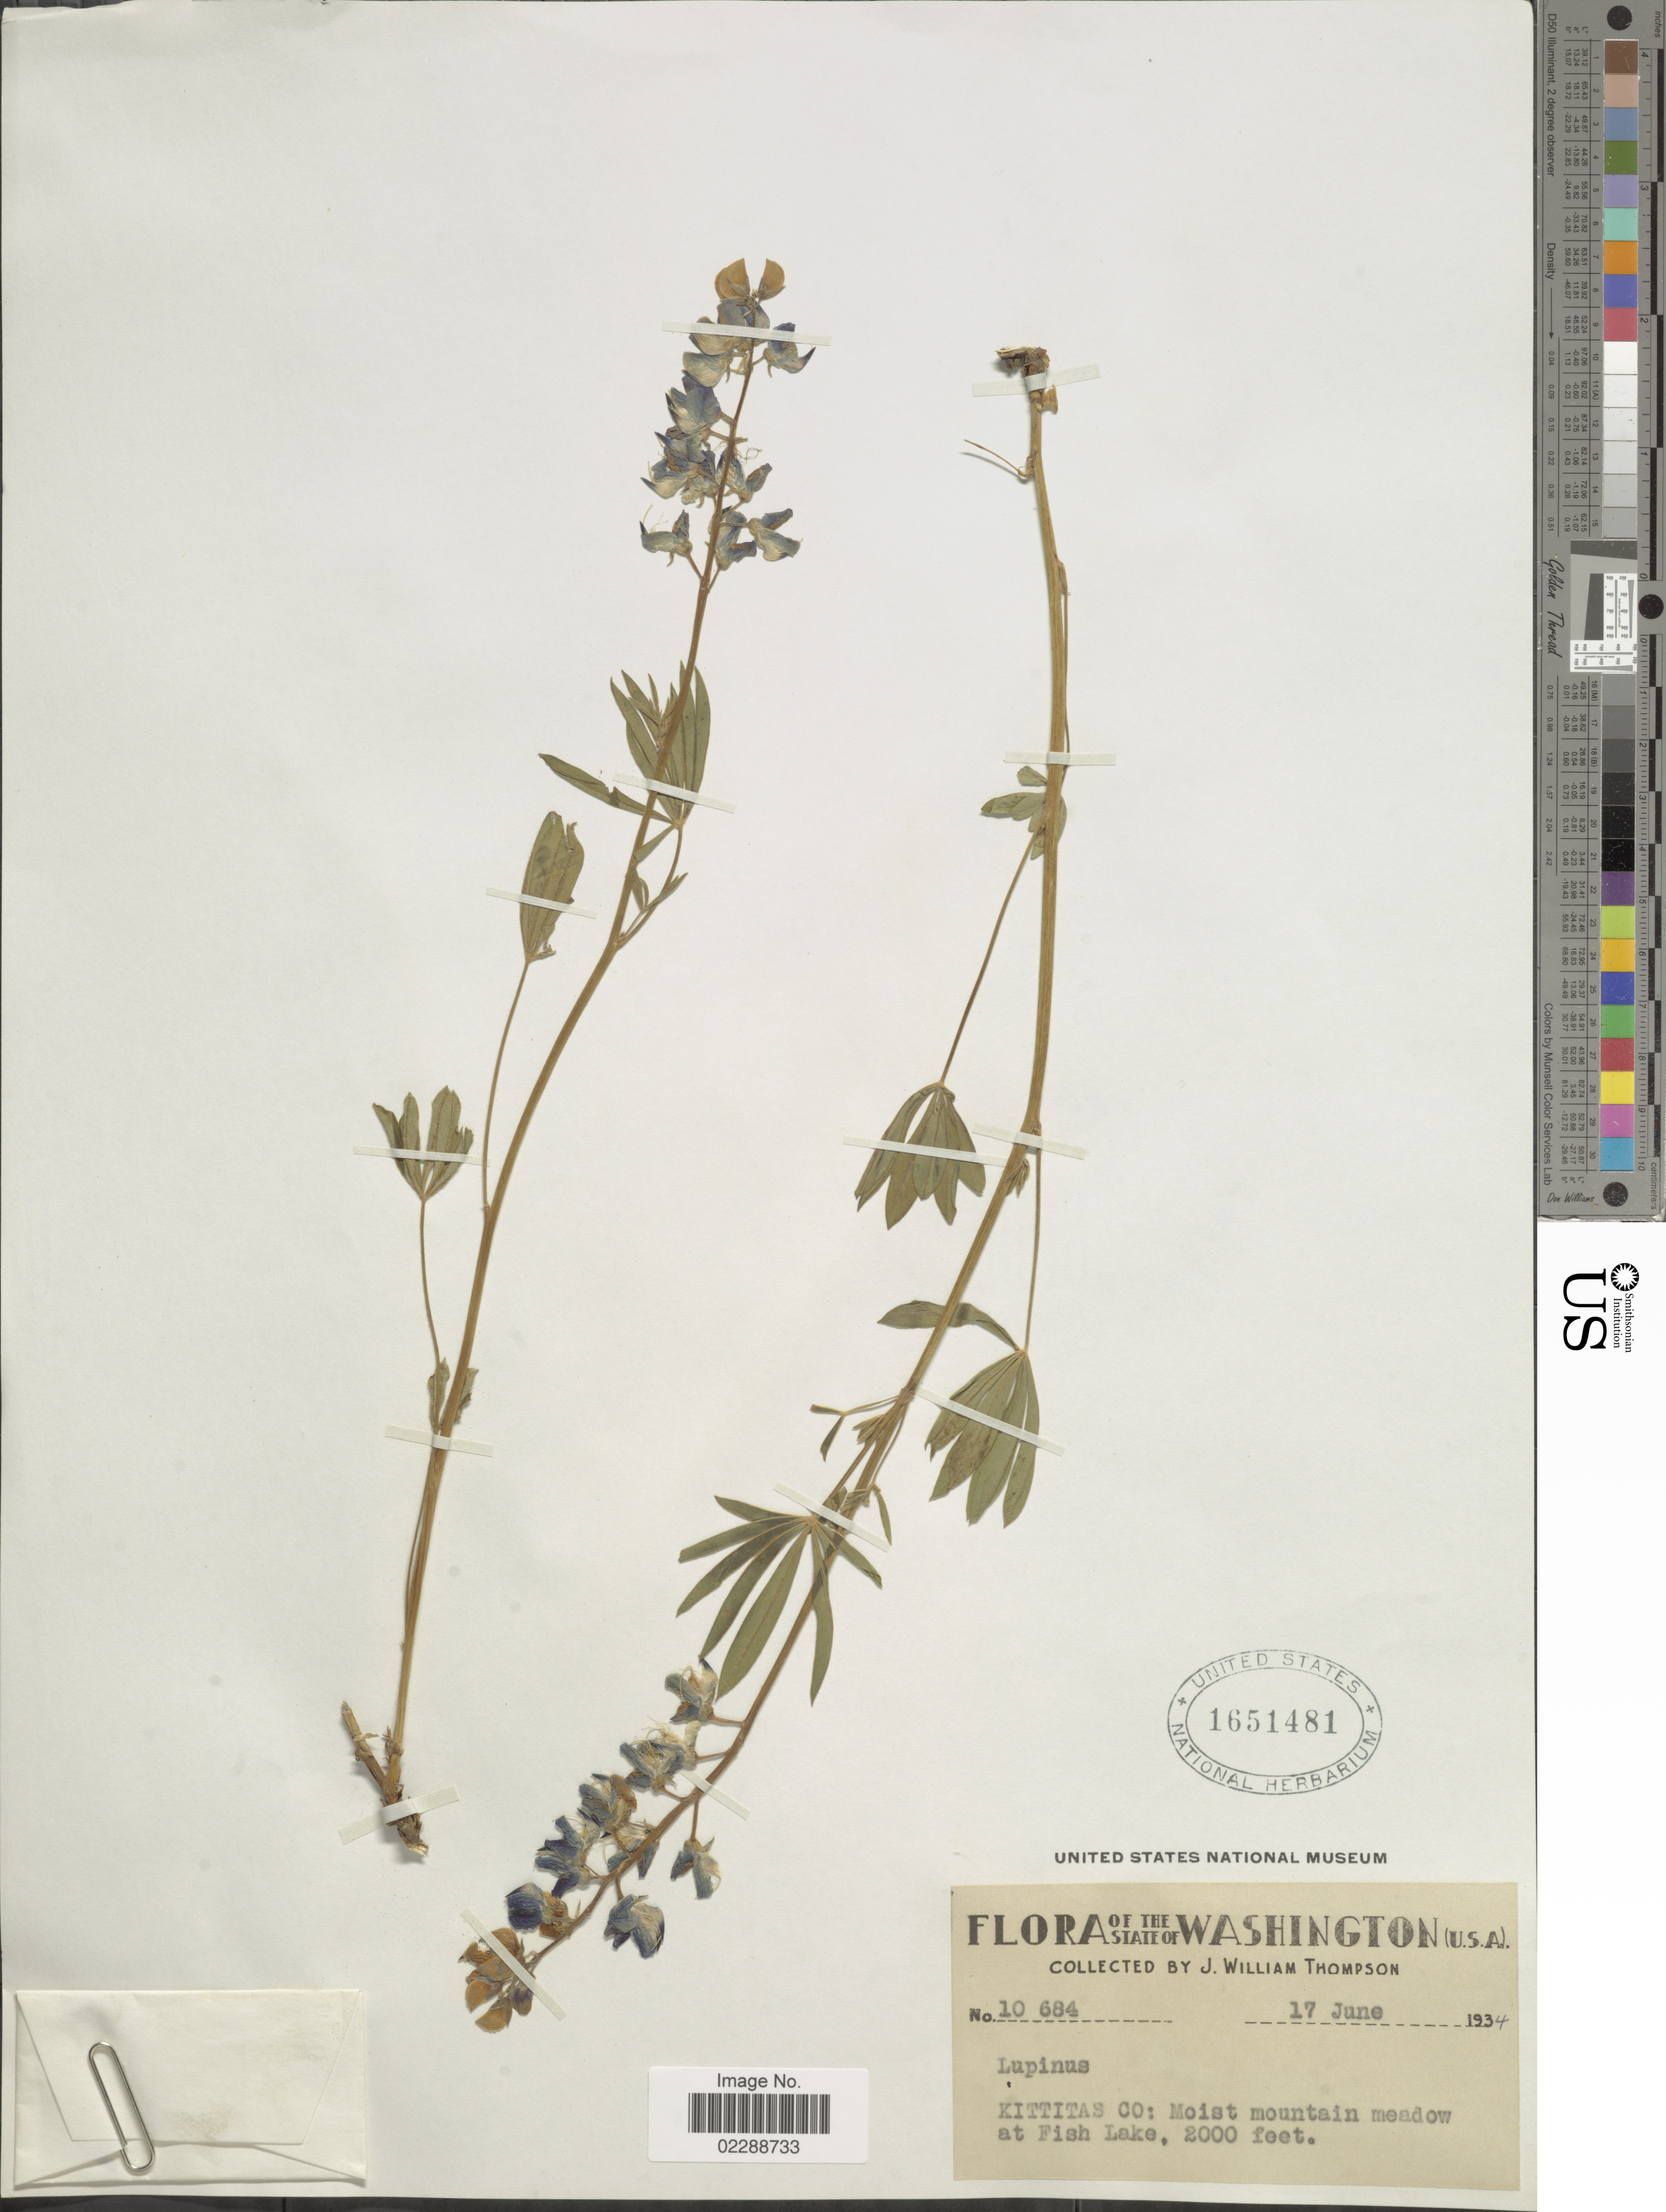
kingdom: Plantae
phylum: Tracheophyta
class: Magnoliopsida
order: Fabales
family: Fabaceae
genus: Lupinus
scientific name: Lupinus sp.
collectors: J. W. Thompson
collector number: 10684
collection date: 1934-06-17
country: United States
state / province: Washington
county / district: Kittitas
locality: The State of Washington, Kittitas Co: Moist mountain meadow ar Fish Lake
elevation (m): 610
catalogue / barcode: US 1651481